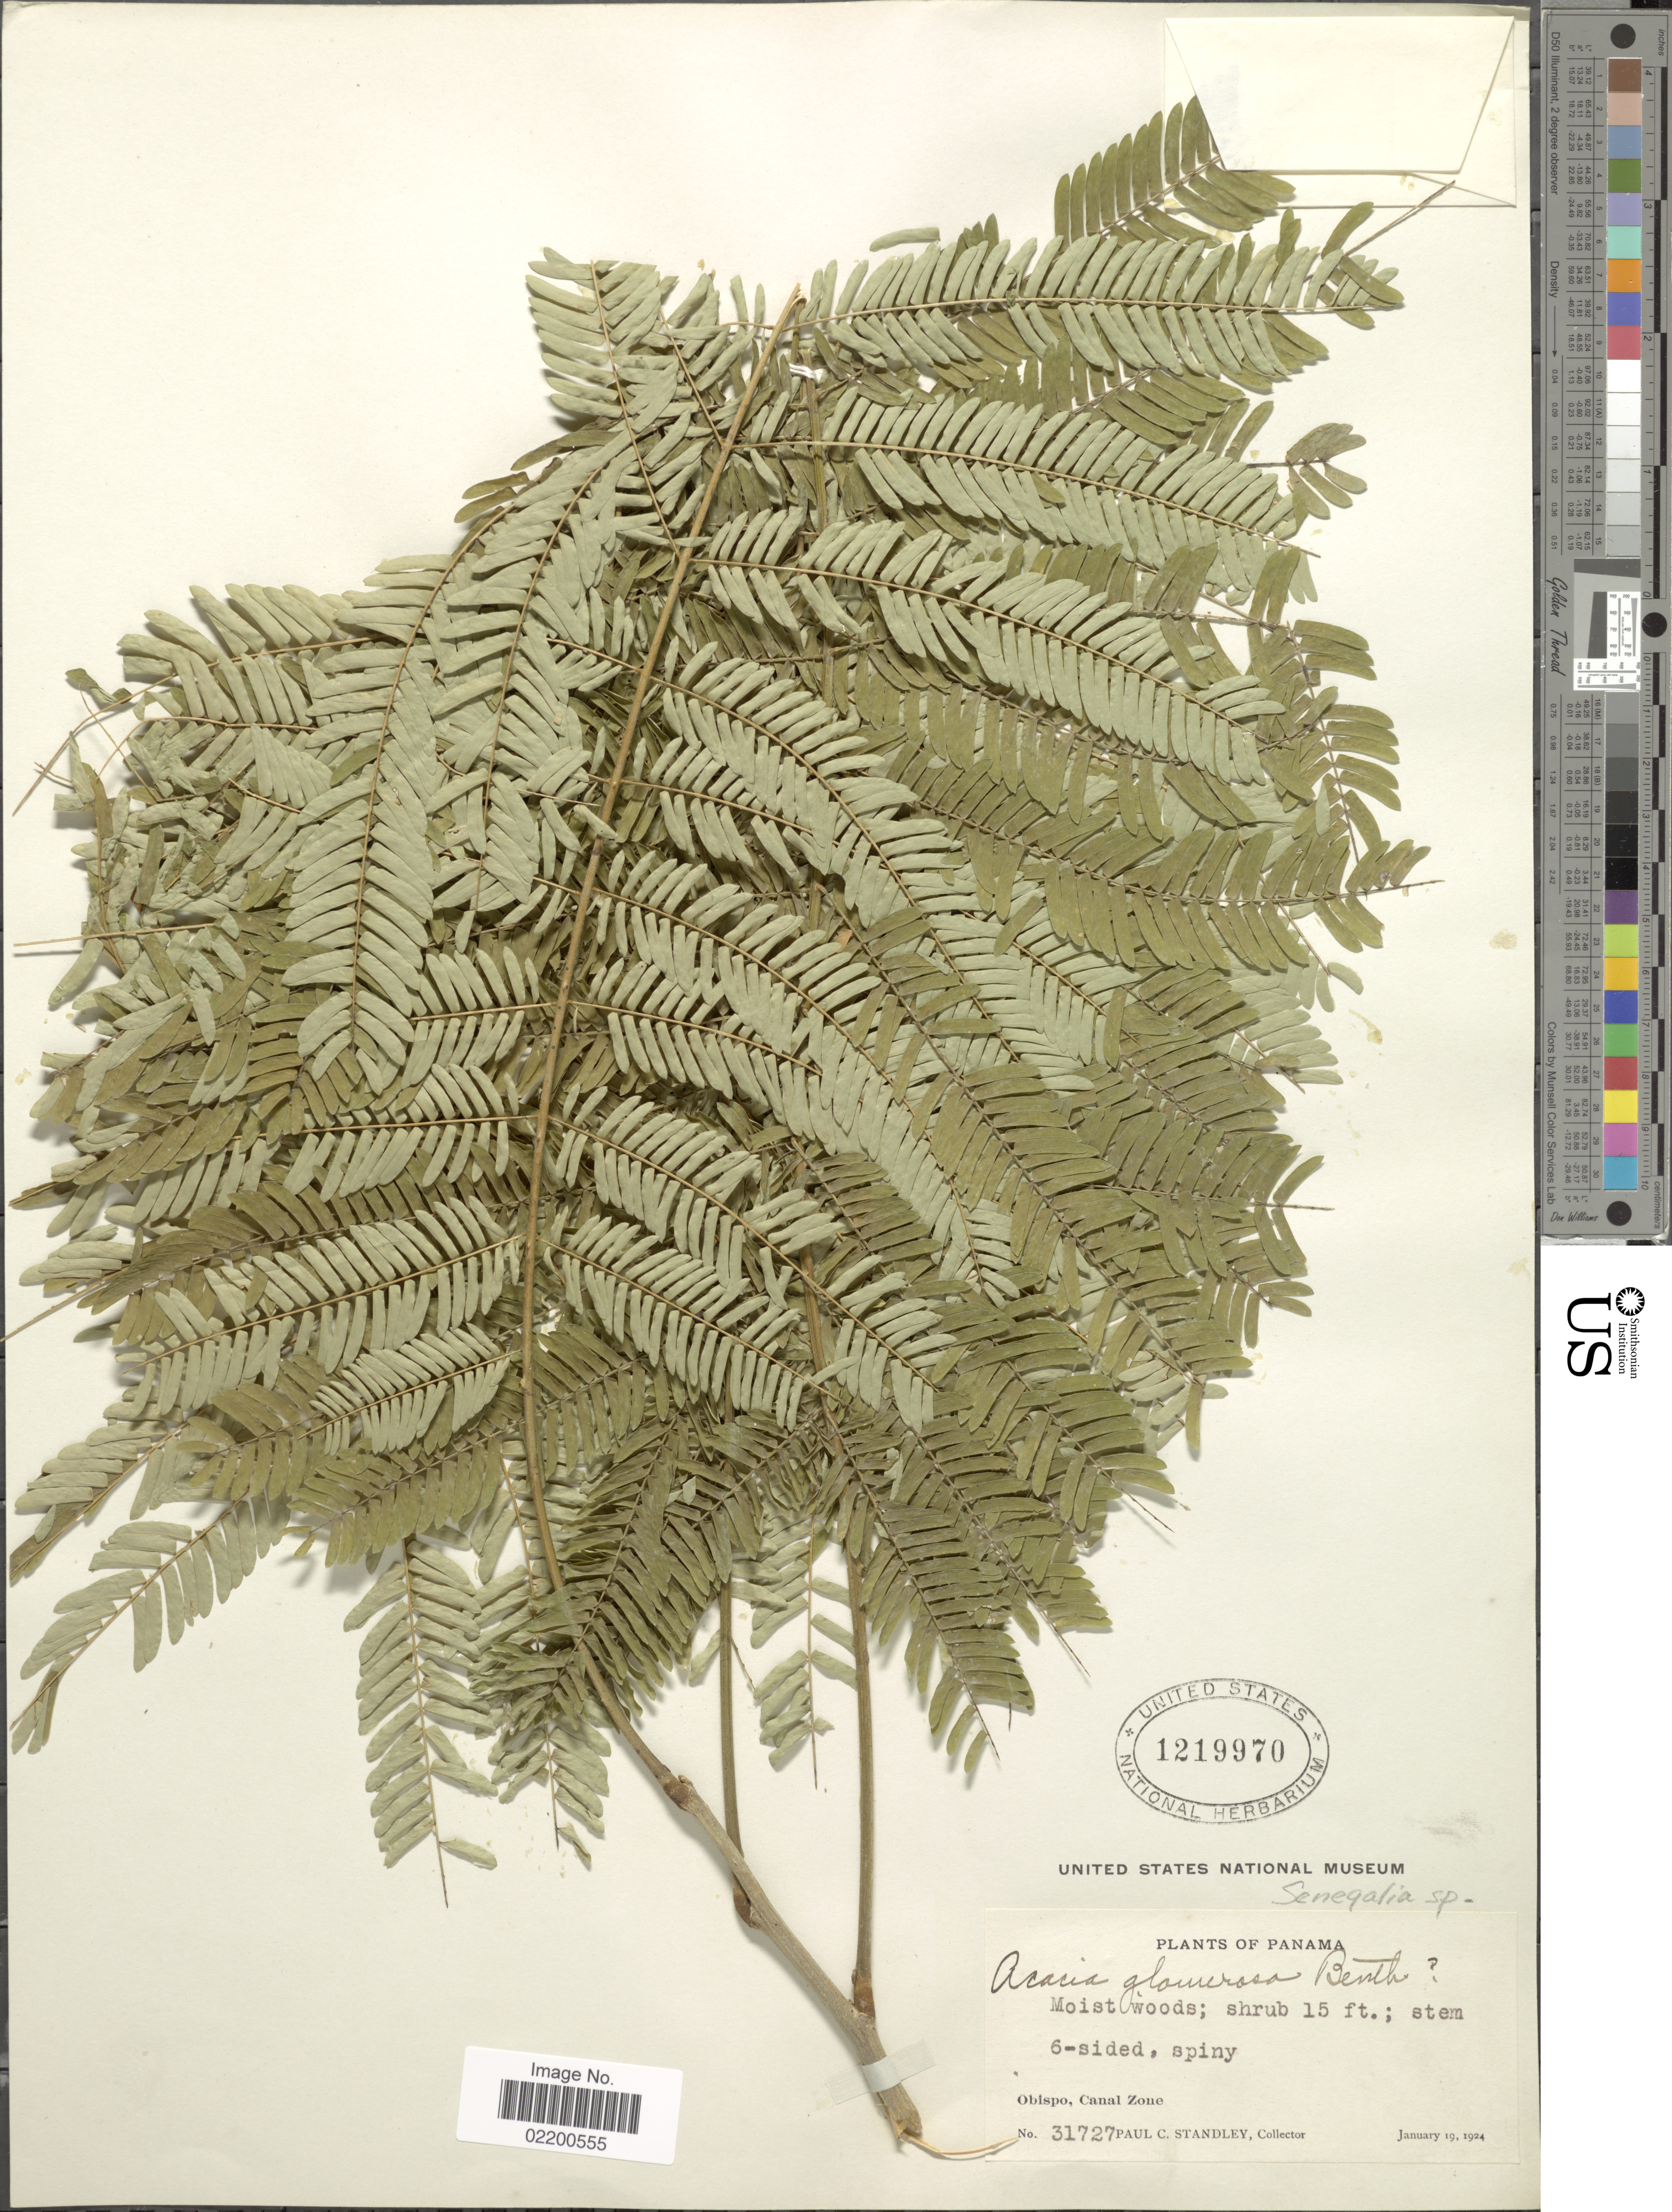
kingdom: Plantae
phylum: Tracheophyta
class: Magnoliopsida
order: Fabales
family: Fabaceae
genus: Senegalia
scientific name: Senegalia sp.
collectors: P. C. Standley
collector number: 31727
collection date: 1924-01-19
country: Panama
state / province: Colón / Panamá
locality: Obispo, Canal Zone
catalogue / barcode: US 1219970